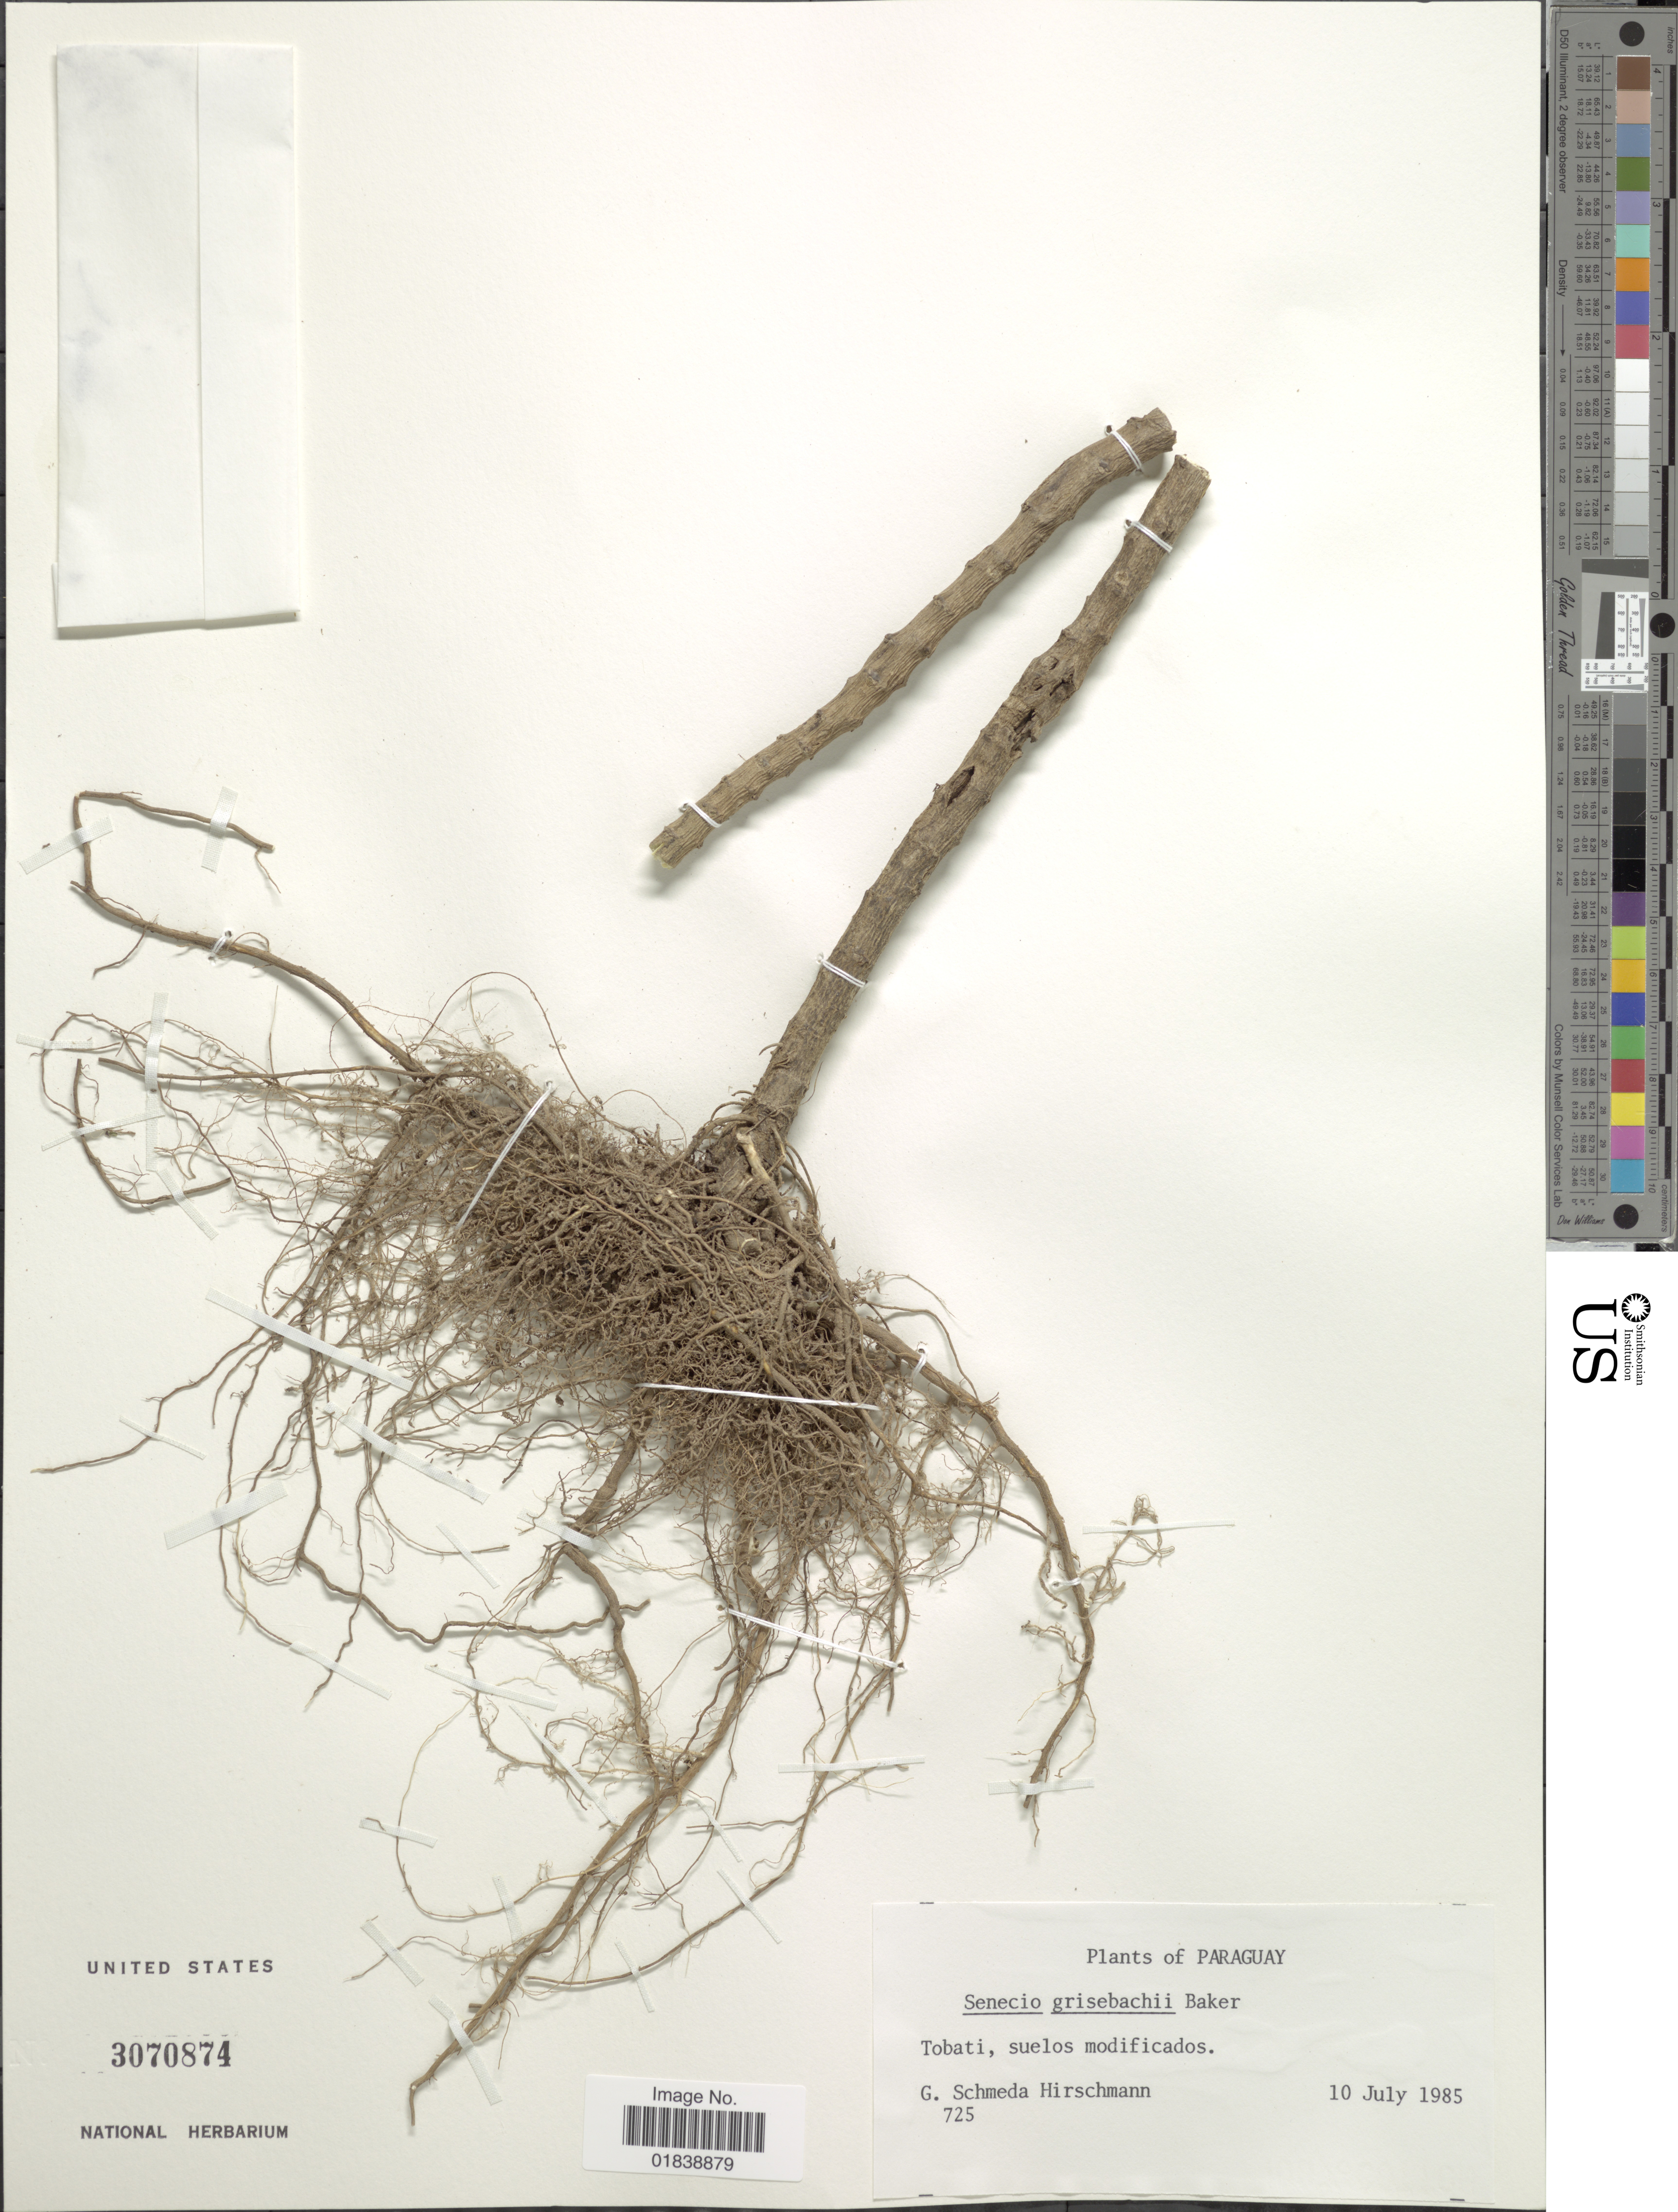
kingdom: Plantae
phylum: Tracheophyta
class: Magnoliopsida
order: Asterales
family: Asteraceae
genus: Senecio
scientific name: Senecio grisebachii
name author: Baker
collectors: G. Hirschmann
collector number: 725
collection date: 1985-07-10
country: Paraguay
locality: Tobati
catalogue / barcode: US 3070874